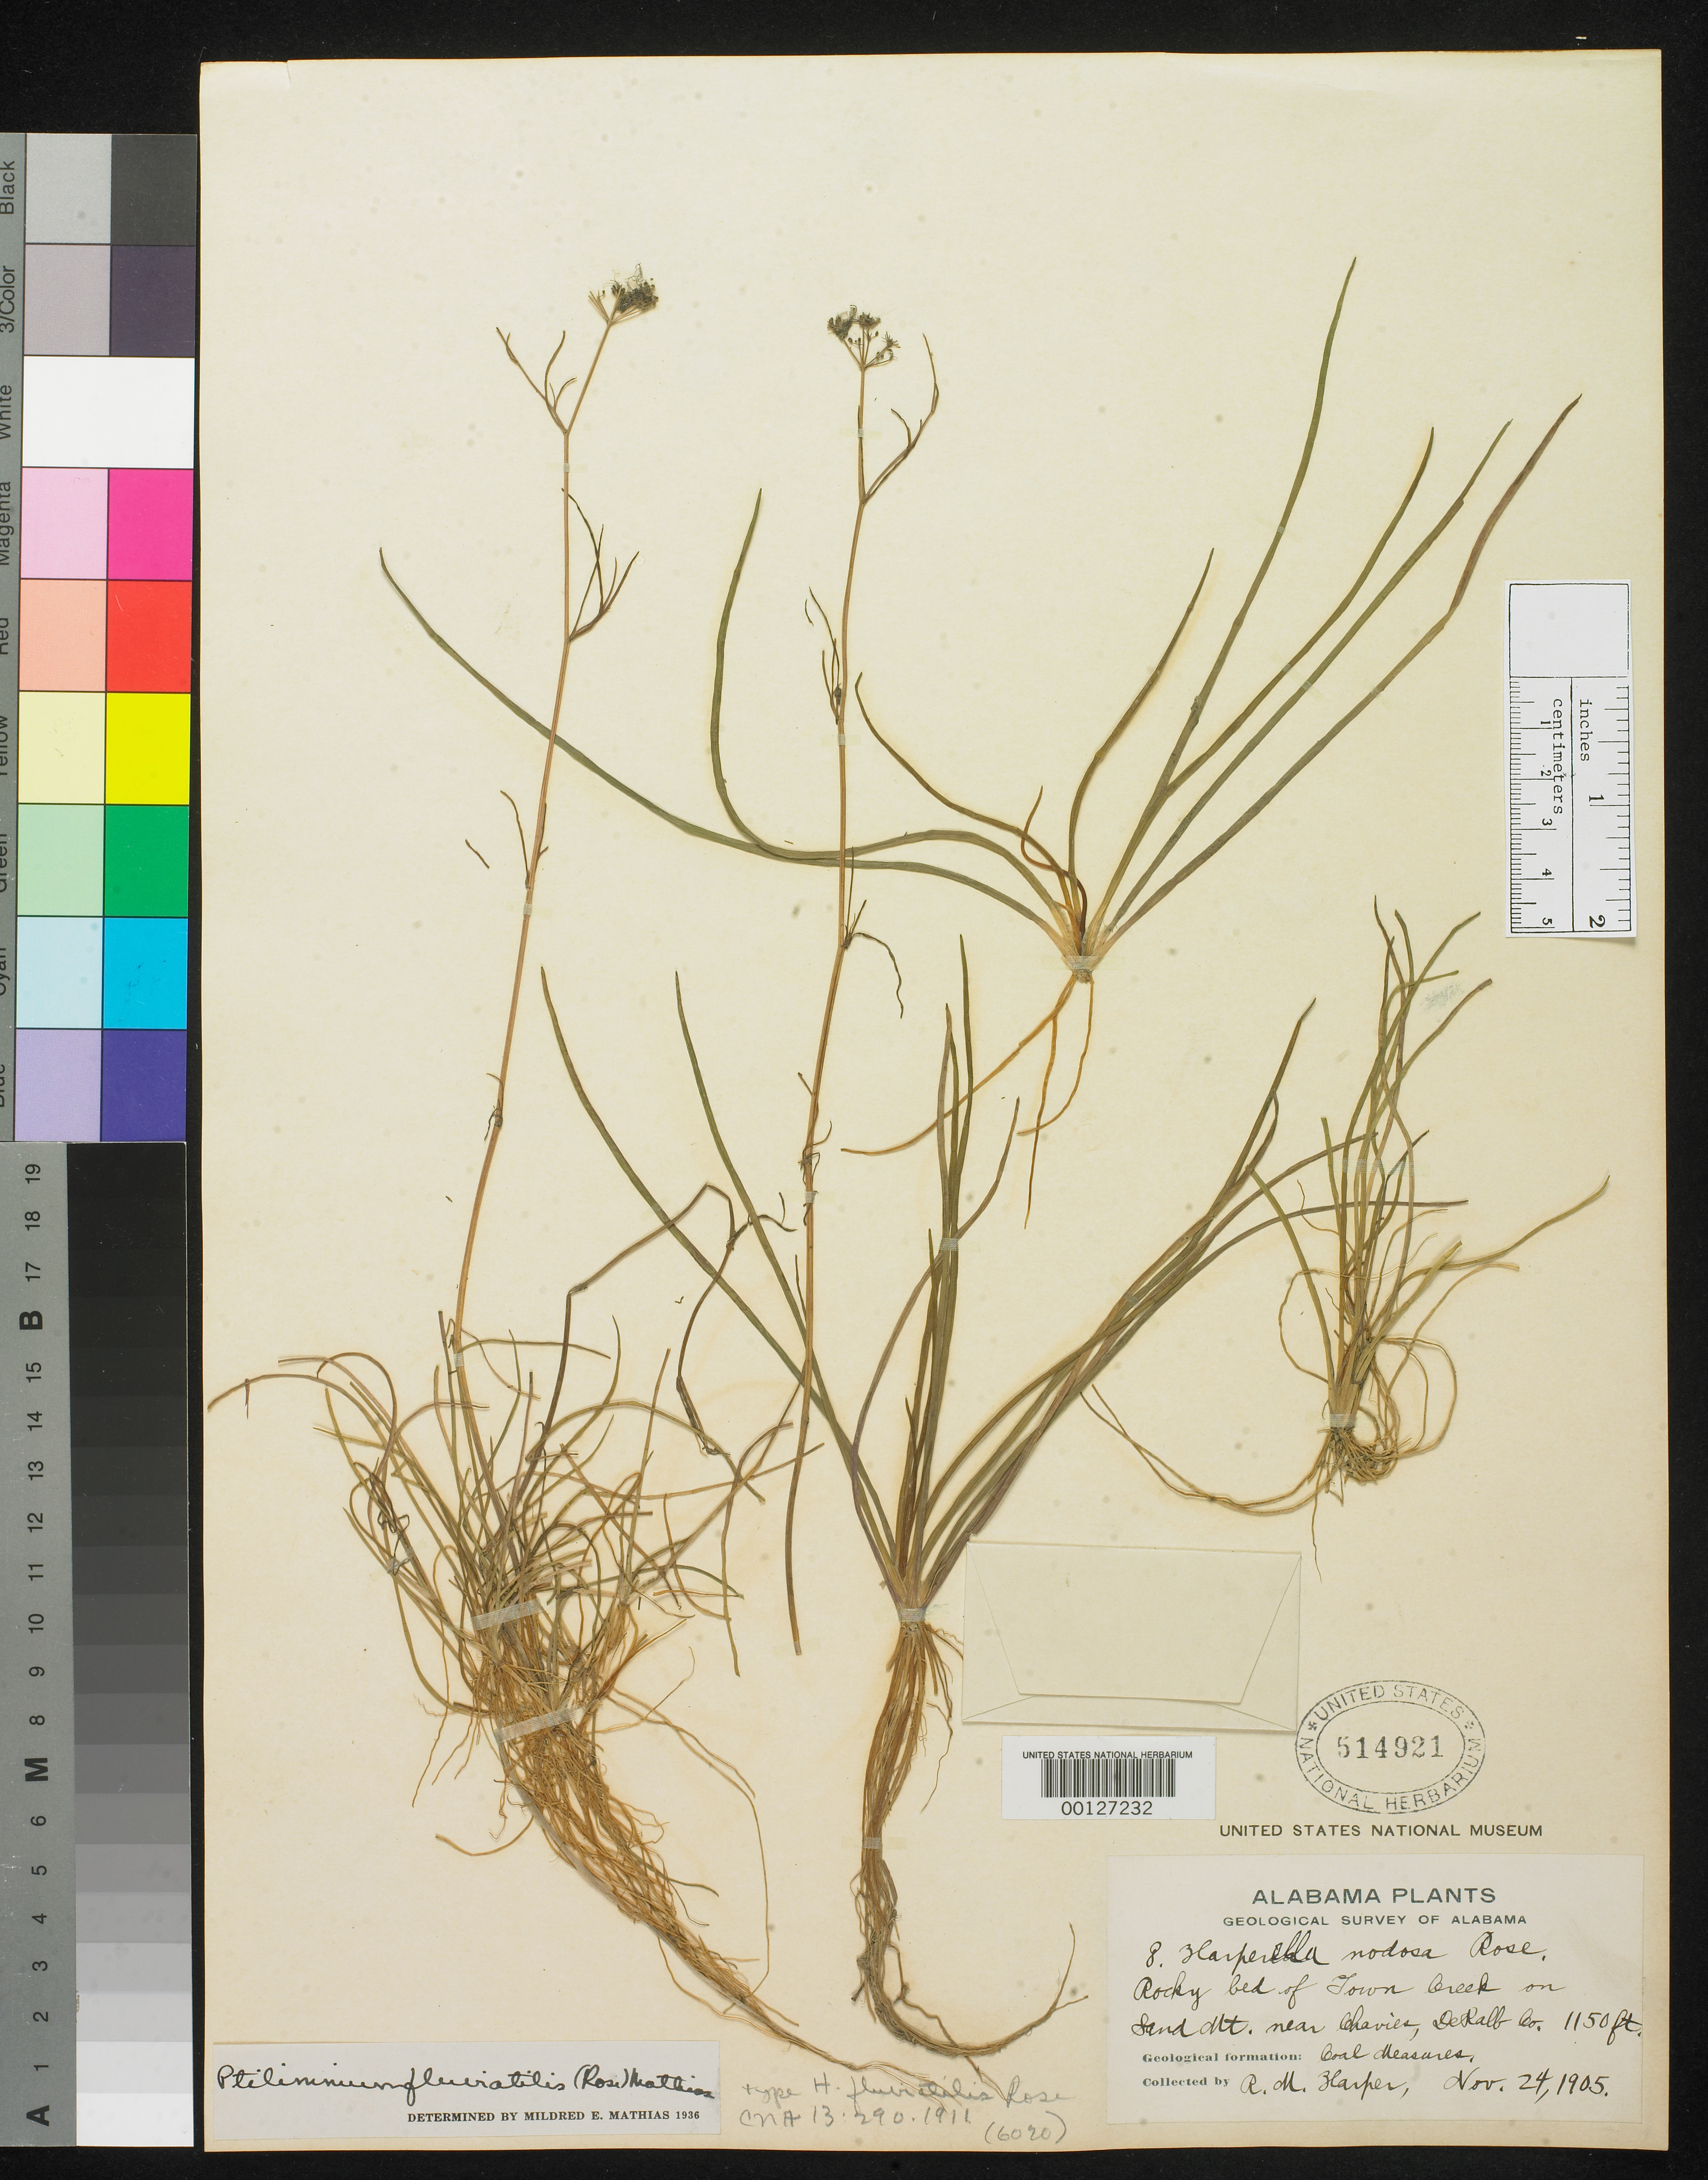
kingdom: Plantae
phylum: Tracheophyta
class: Magnoliopsida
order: Apiales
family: Apiaceae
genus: Harperella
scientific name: Harperella fluviatilis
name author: Rose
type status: Holotype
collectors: R. M. Harper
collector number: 8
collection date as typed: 24 Nov 1905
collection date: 1905-11-24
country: United States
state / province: Alabama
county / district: De Kalb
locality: Sand Mt. near Chavies.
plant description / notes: Protologue (mis) cites "Type in U.S. National Herbarium no. 51421" [actual number is 514921]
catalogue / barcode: US 514921